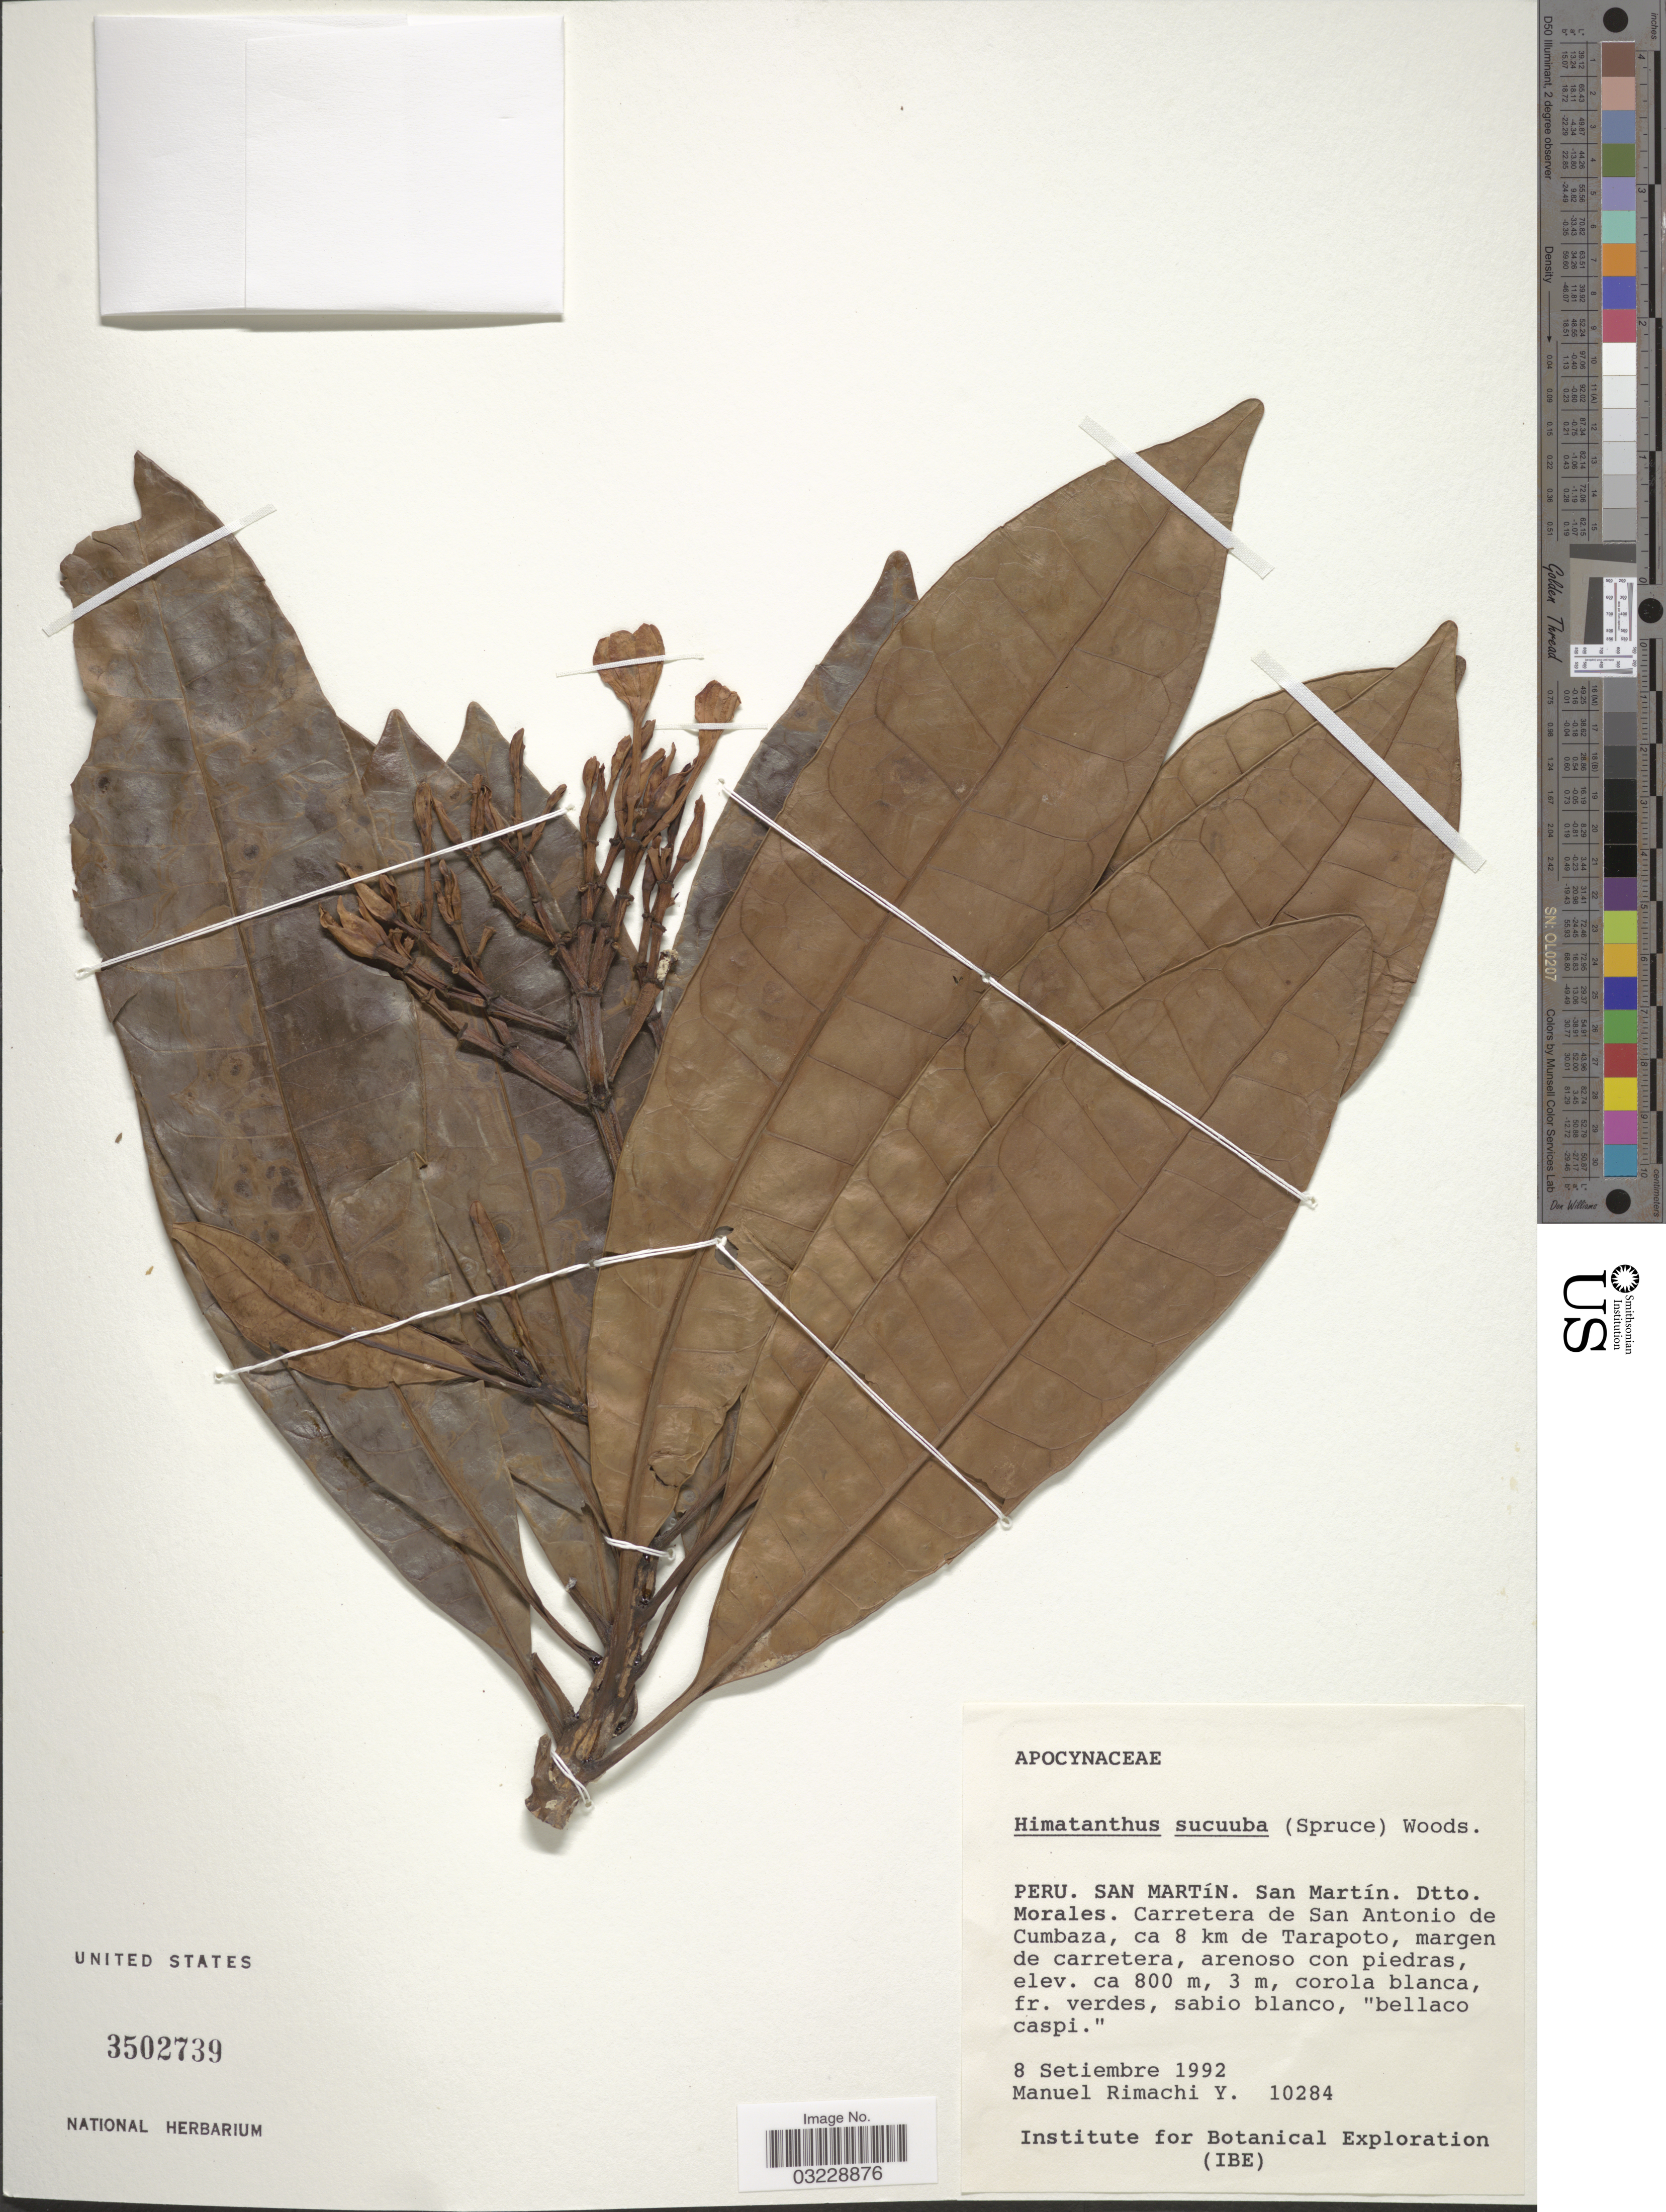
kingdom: Plantae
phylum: Tracheophyta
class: Magnoliopsida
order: Gentianales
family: Apocynaceae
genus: Himatanthus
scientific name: Himatanthus sucuuba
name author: (Spruce) Woodson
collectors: M. Rimachi Y.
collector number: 10284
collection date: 1992-09-08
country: Peru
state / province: San Martín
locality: San Martín. Dtto. Morales. Carretera de San Antonio de Cumbaza, ca 8 km de Tarapoto, margen de carretera, arenoso con piedras.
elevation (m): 800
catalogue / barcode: US 3502739